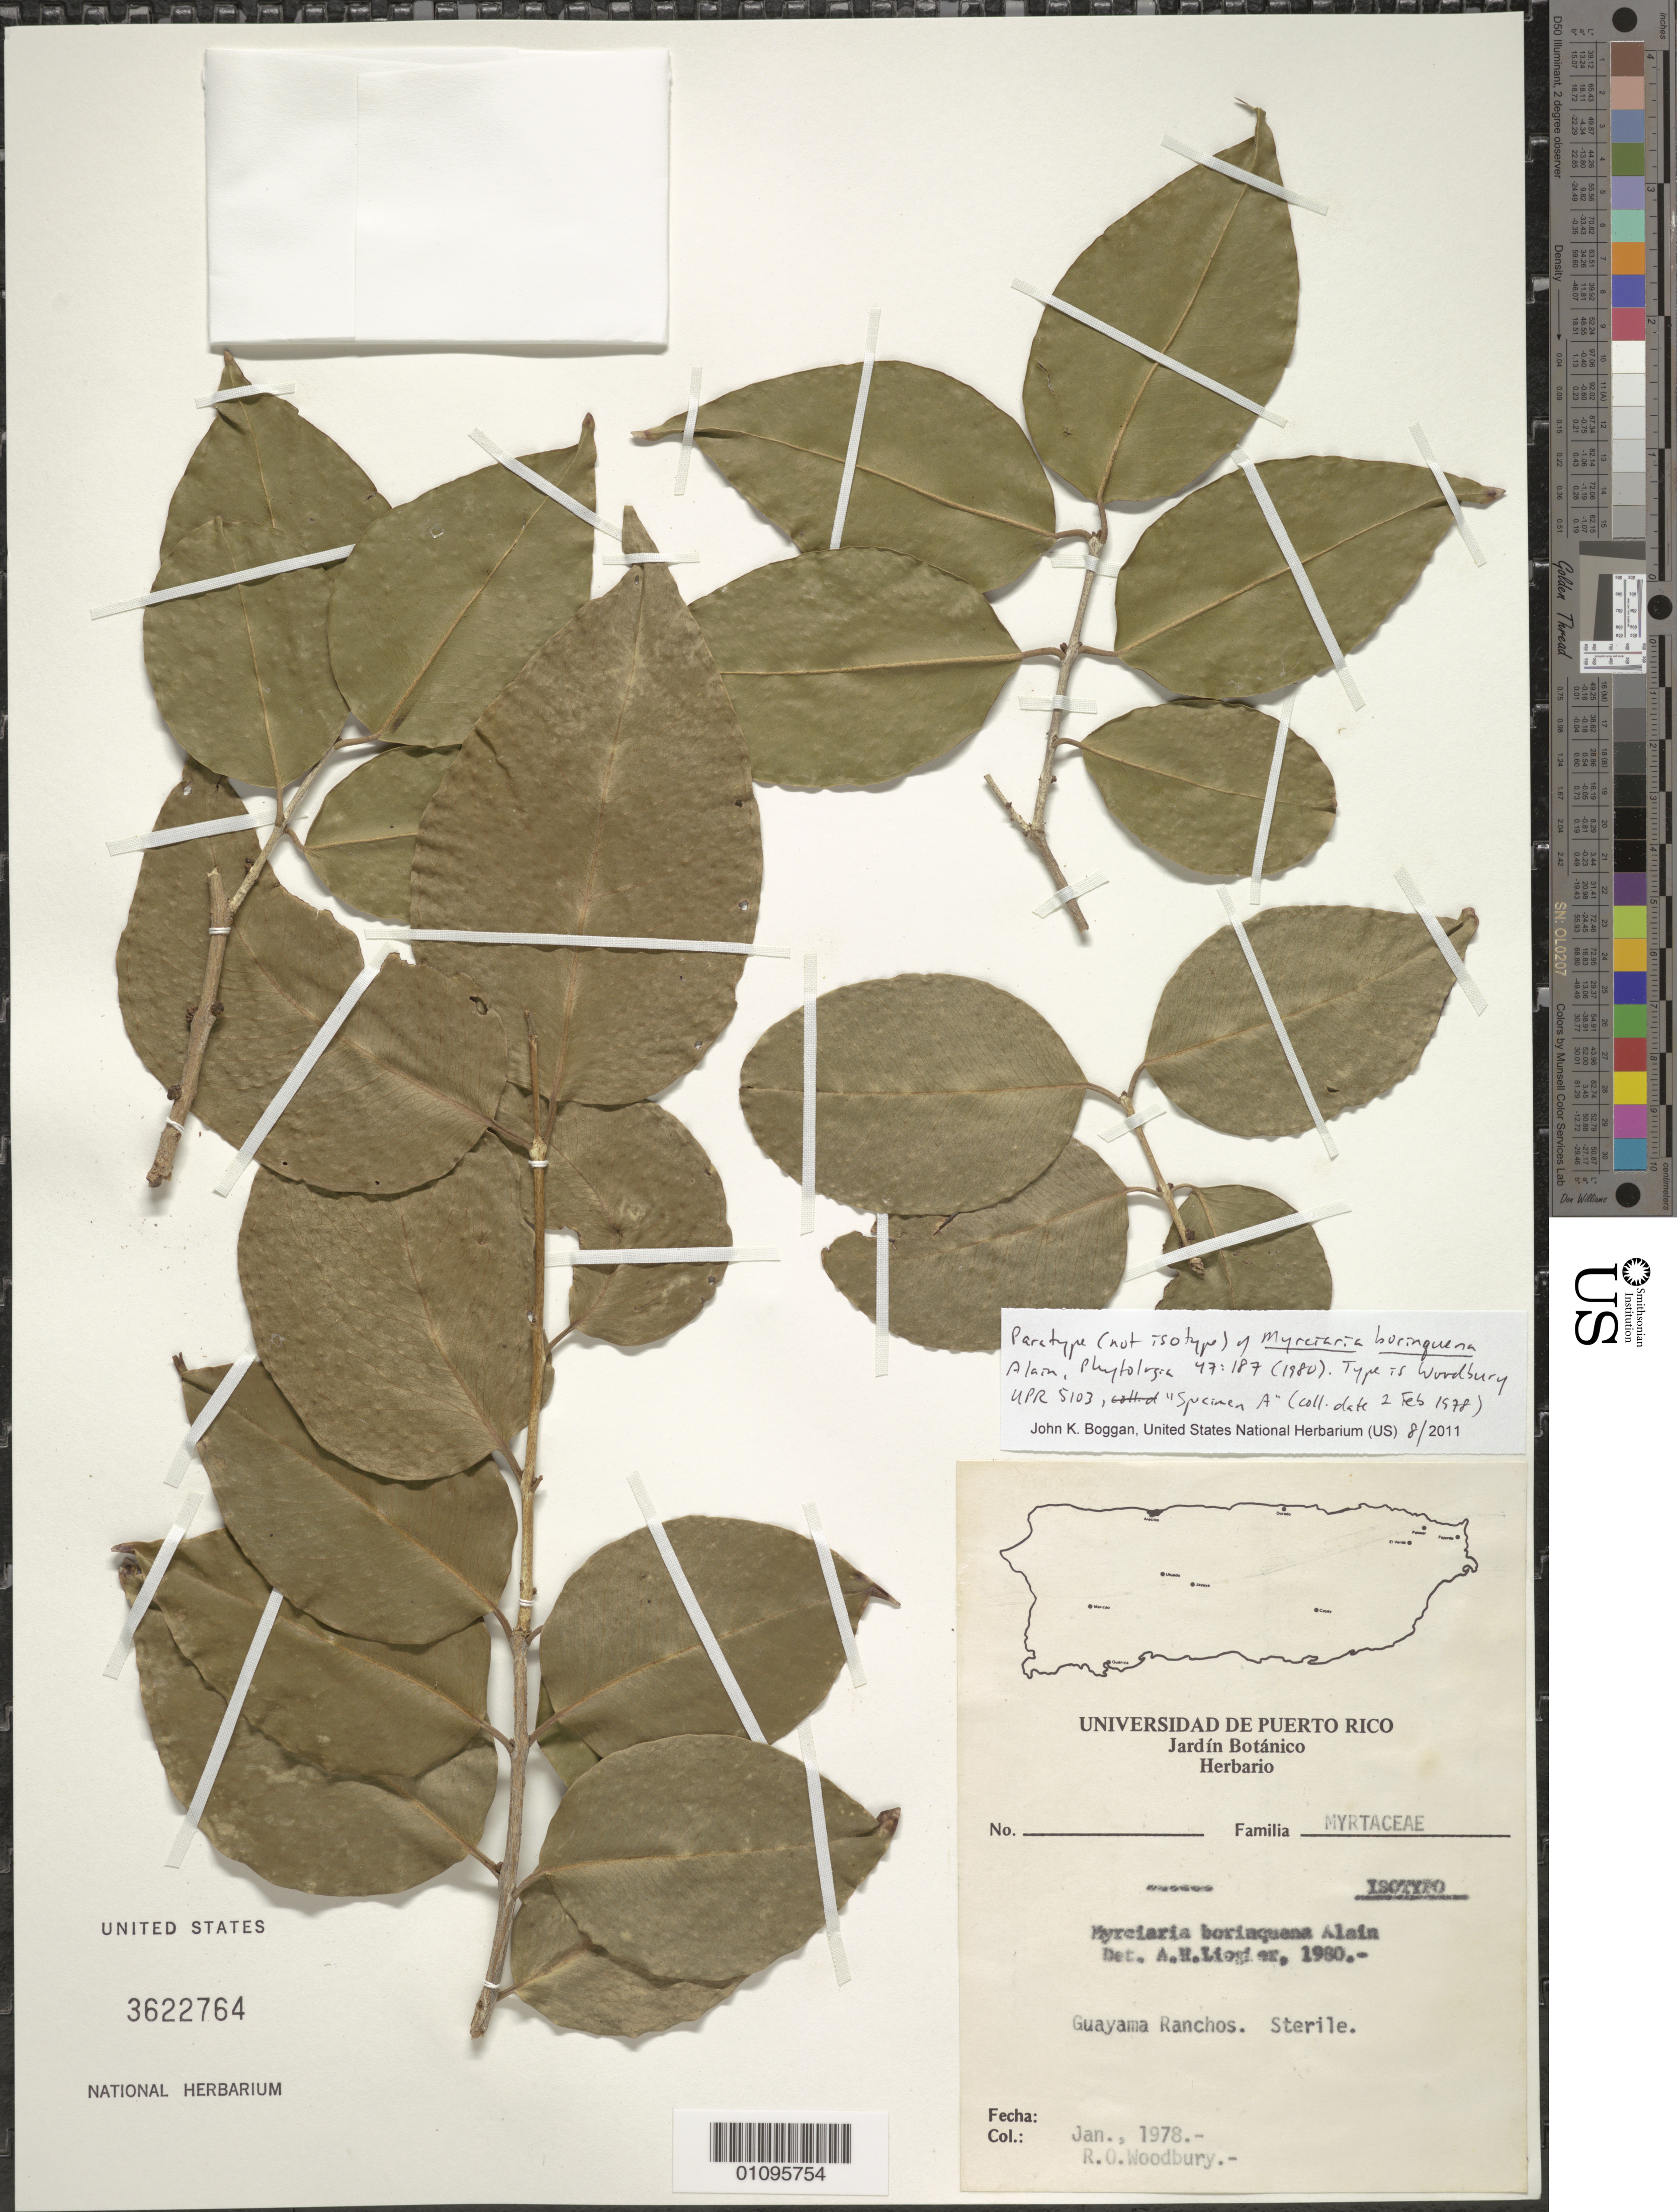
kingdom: Plantae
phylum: Tracheophyta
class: Magnoliopsida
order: Myrtales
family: Myrtaceae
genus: Myrciaria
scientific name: Myrciaria borinquena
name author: Alain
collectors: R. O. Woodbury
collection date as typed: Jan 1978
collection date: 1978-01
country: Puerto Rico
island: Puerto Rico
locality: Guayama Ranchos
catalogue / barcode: US 3622764